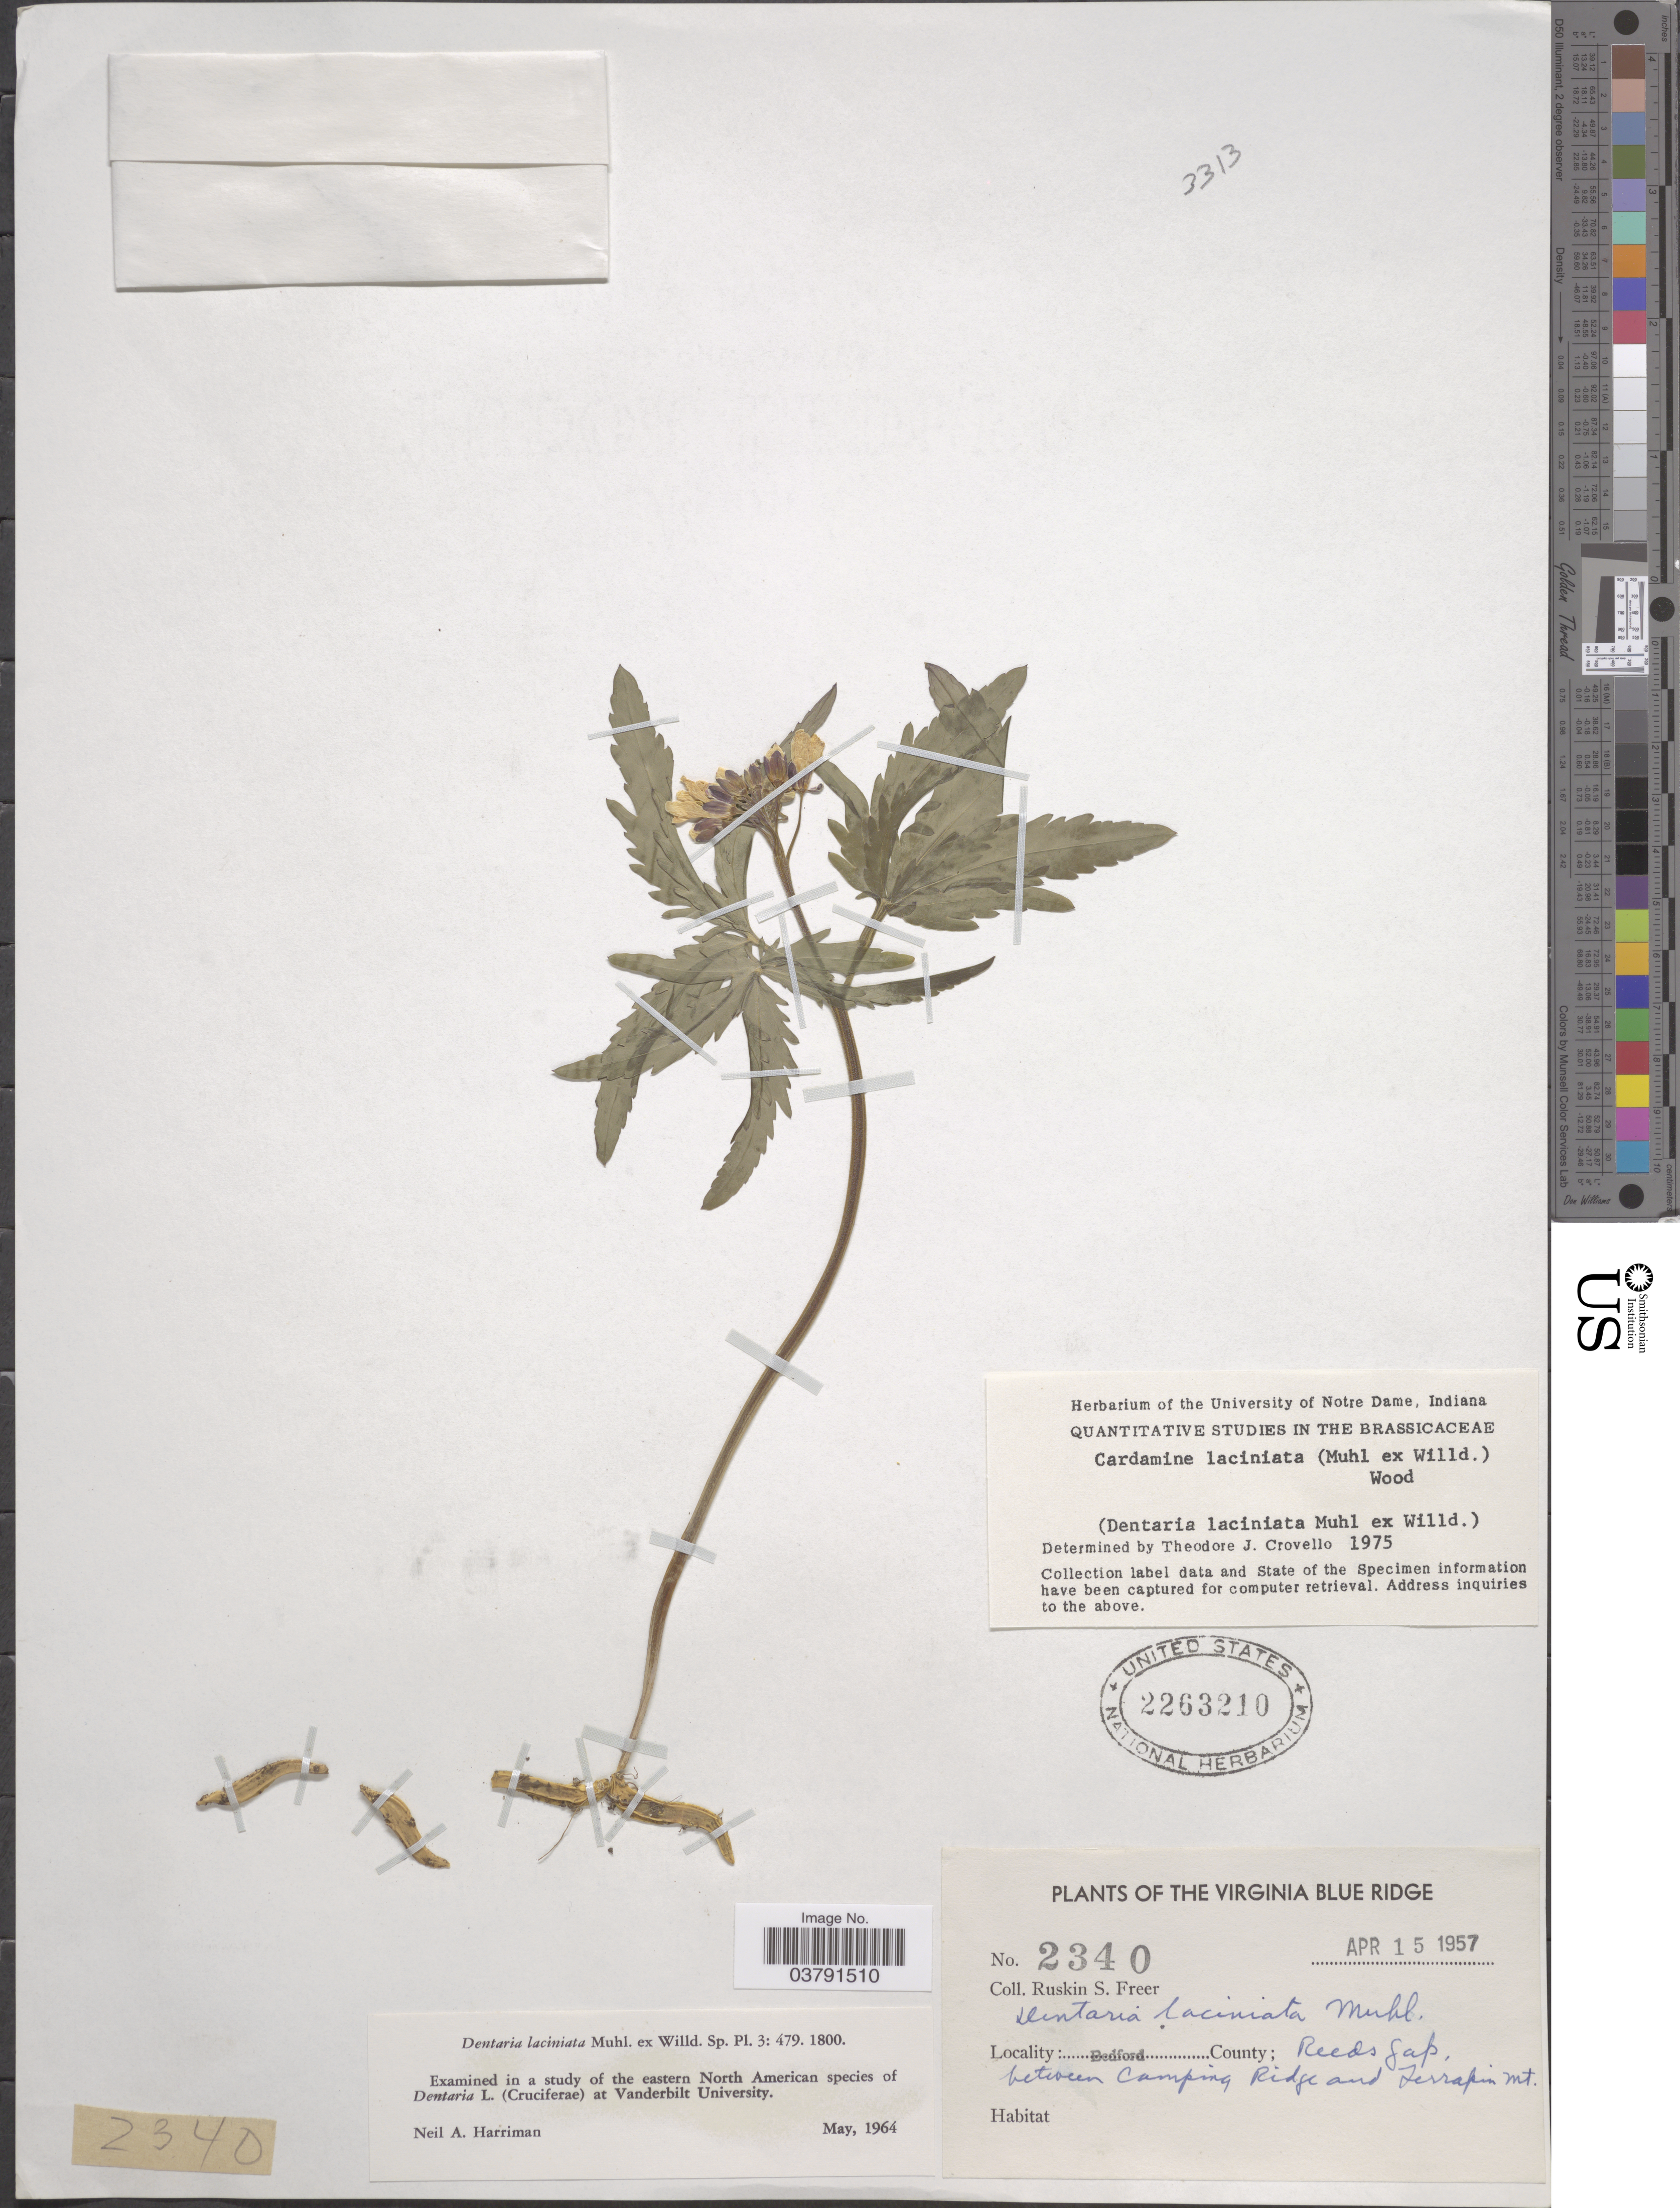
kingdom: Plantae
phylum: Tracheophyta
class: Magnoliopsida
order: Brassicales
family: Brassicaceae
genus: Dentaria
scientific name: Dentaria laciniata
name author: Muhl.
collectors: R. Freer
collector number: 2340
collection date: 1957-04-15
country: United States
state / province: Virginia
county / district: Bedford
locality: The Virginia Blue Ridge. Bedford County; Reeds Gap, between Camping Ridge and Terrapin Mt.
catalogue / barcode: US 2263210